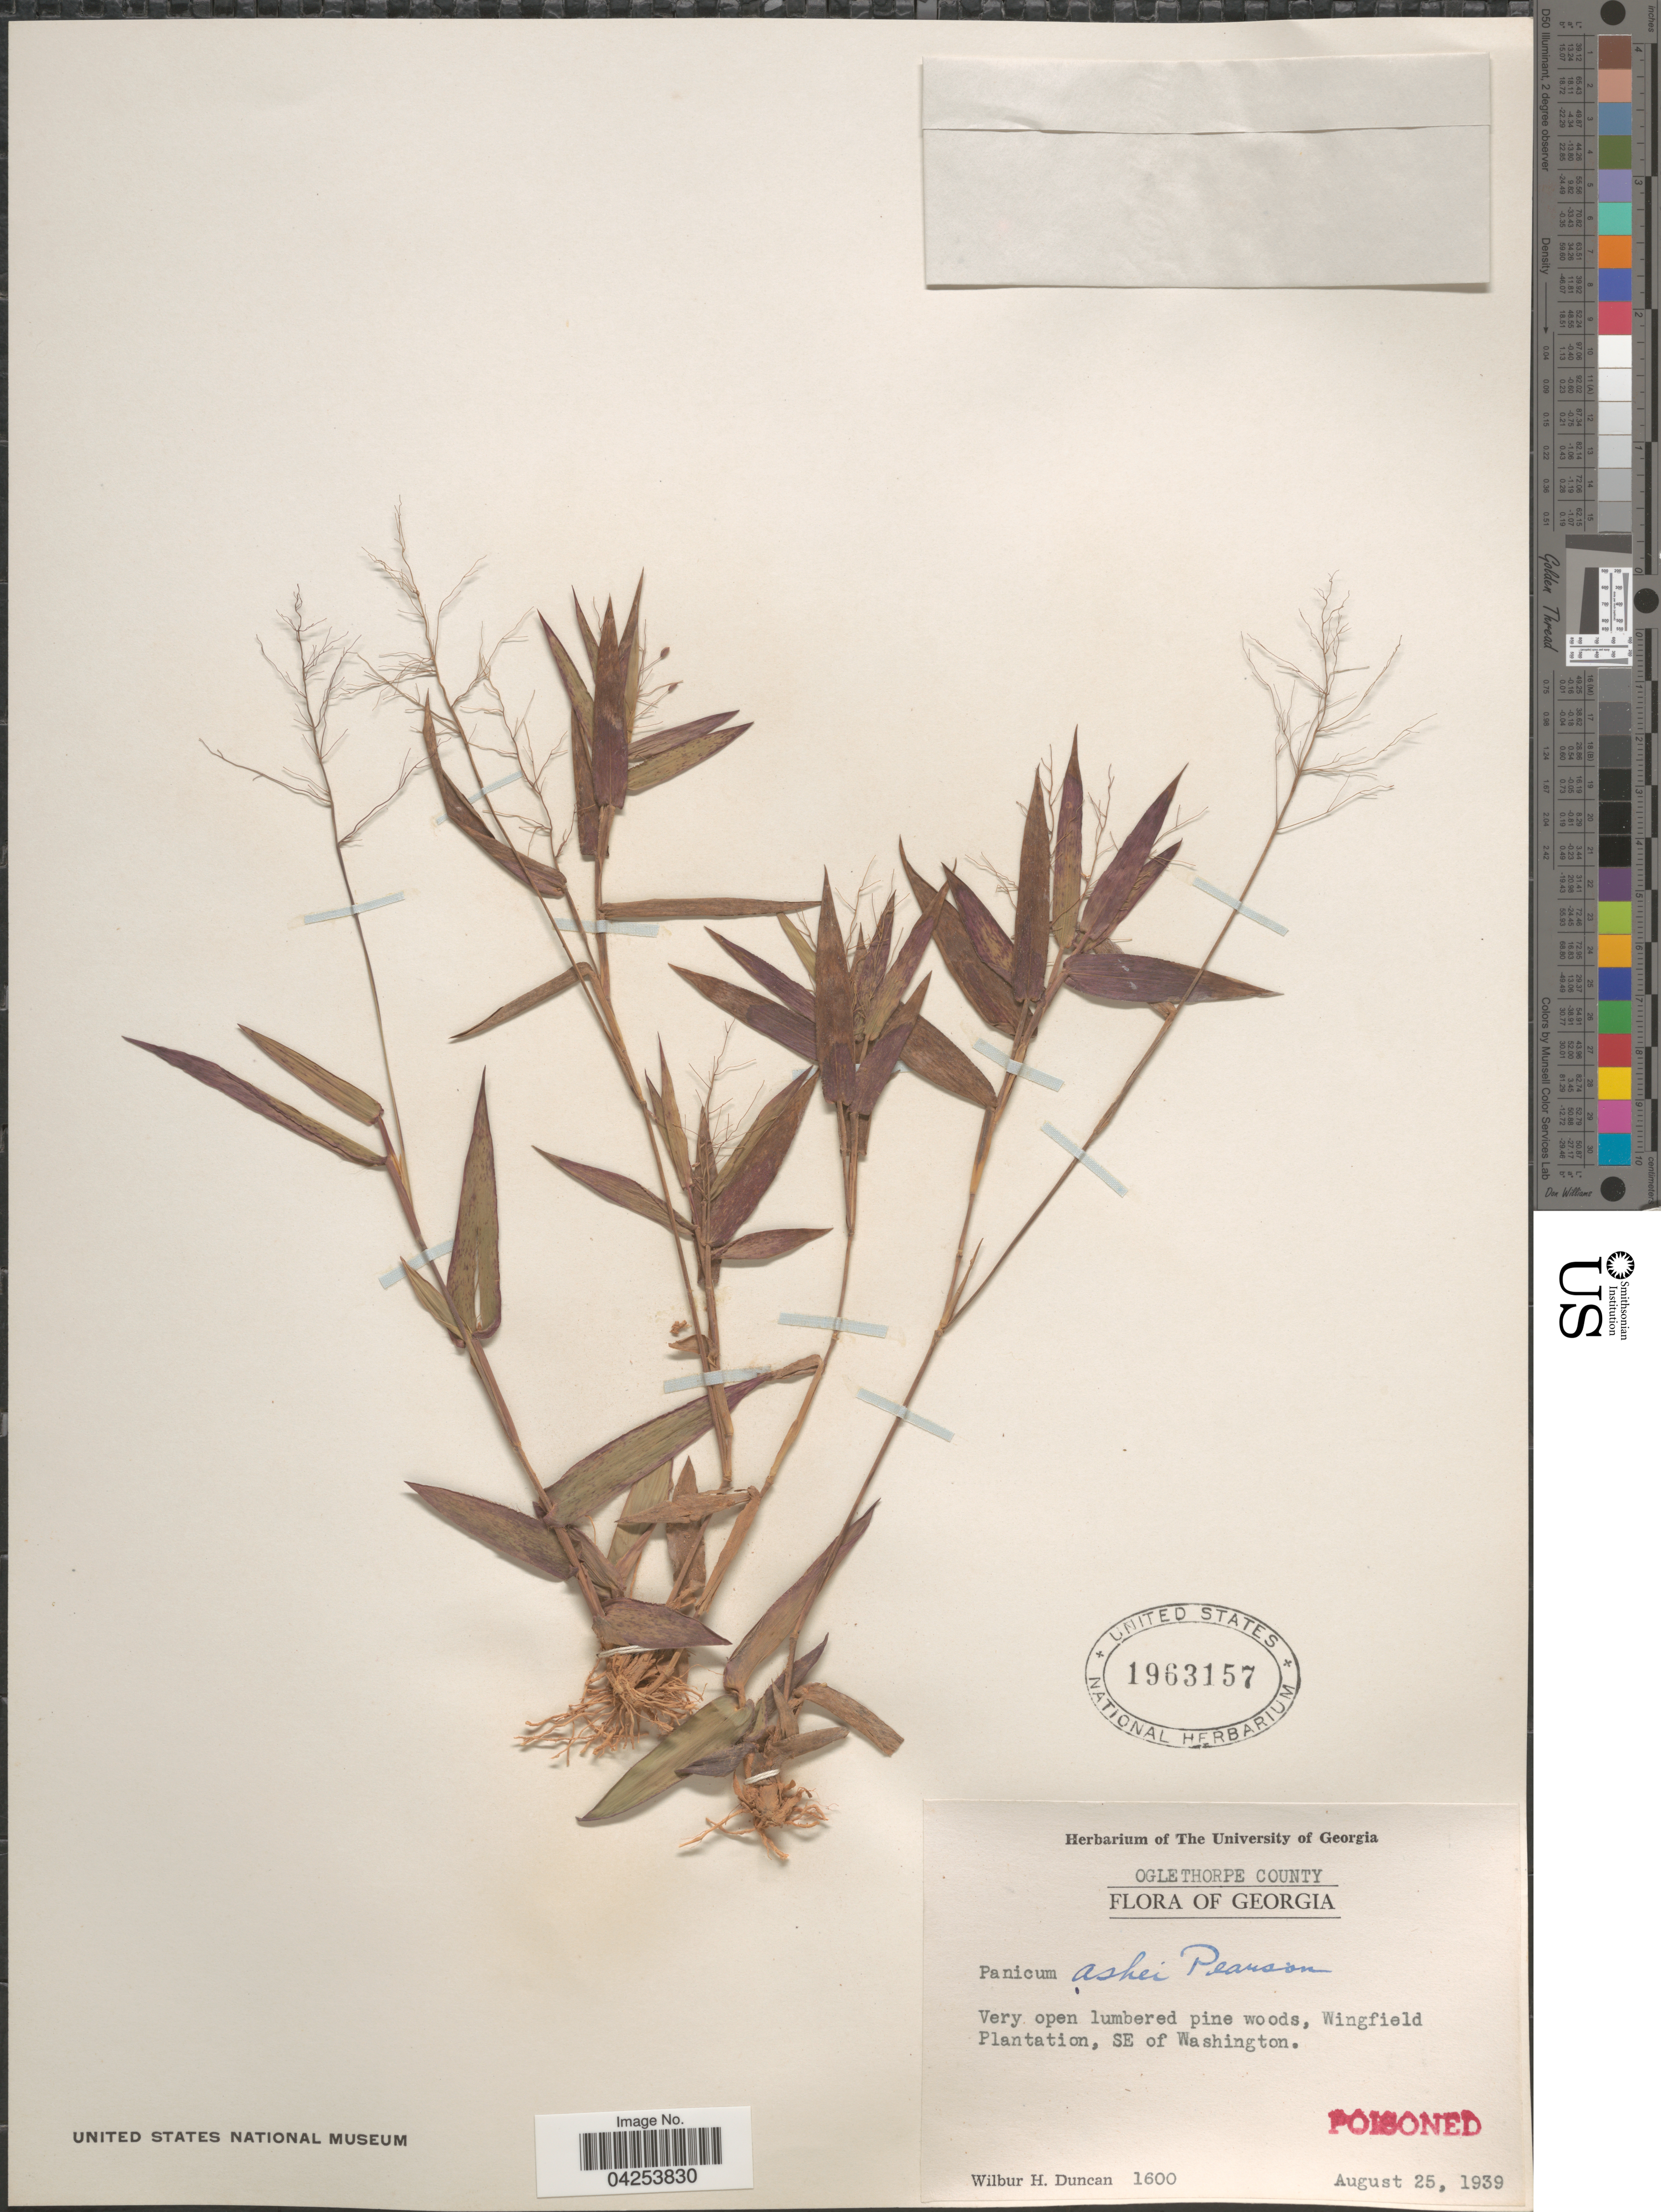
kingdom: Plantae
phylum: Tracheophyta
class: Liliopsida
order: Poales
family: Poaceae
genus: Dichanthelium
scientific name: Dichanthelium commutatum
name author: (Schult.) Gould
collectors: W. H. Duncan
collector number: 1600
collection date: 1939-08-25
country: United States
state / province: Georgia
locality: Oglethorpe County. Very open lumbered pine woods, Wingfield Plantation, SE of Washington.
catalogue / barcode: US 1963157